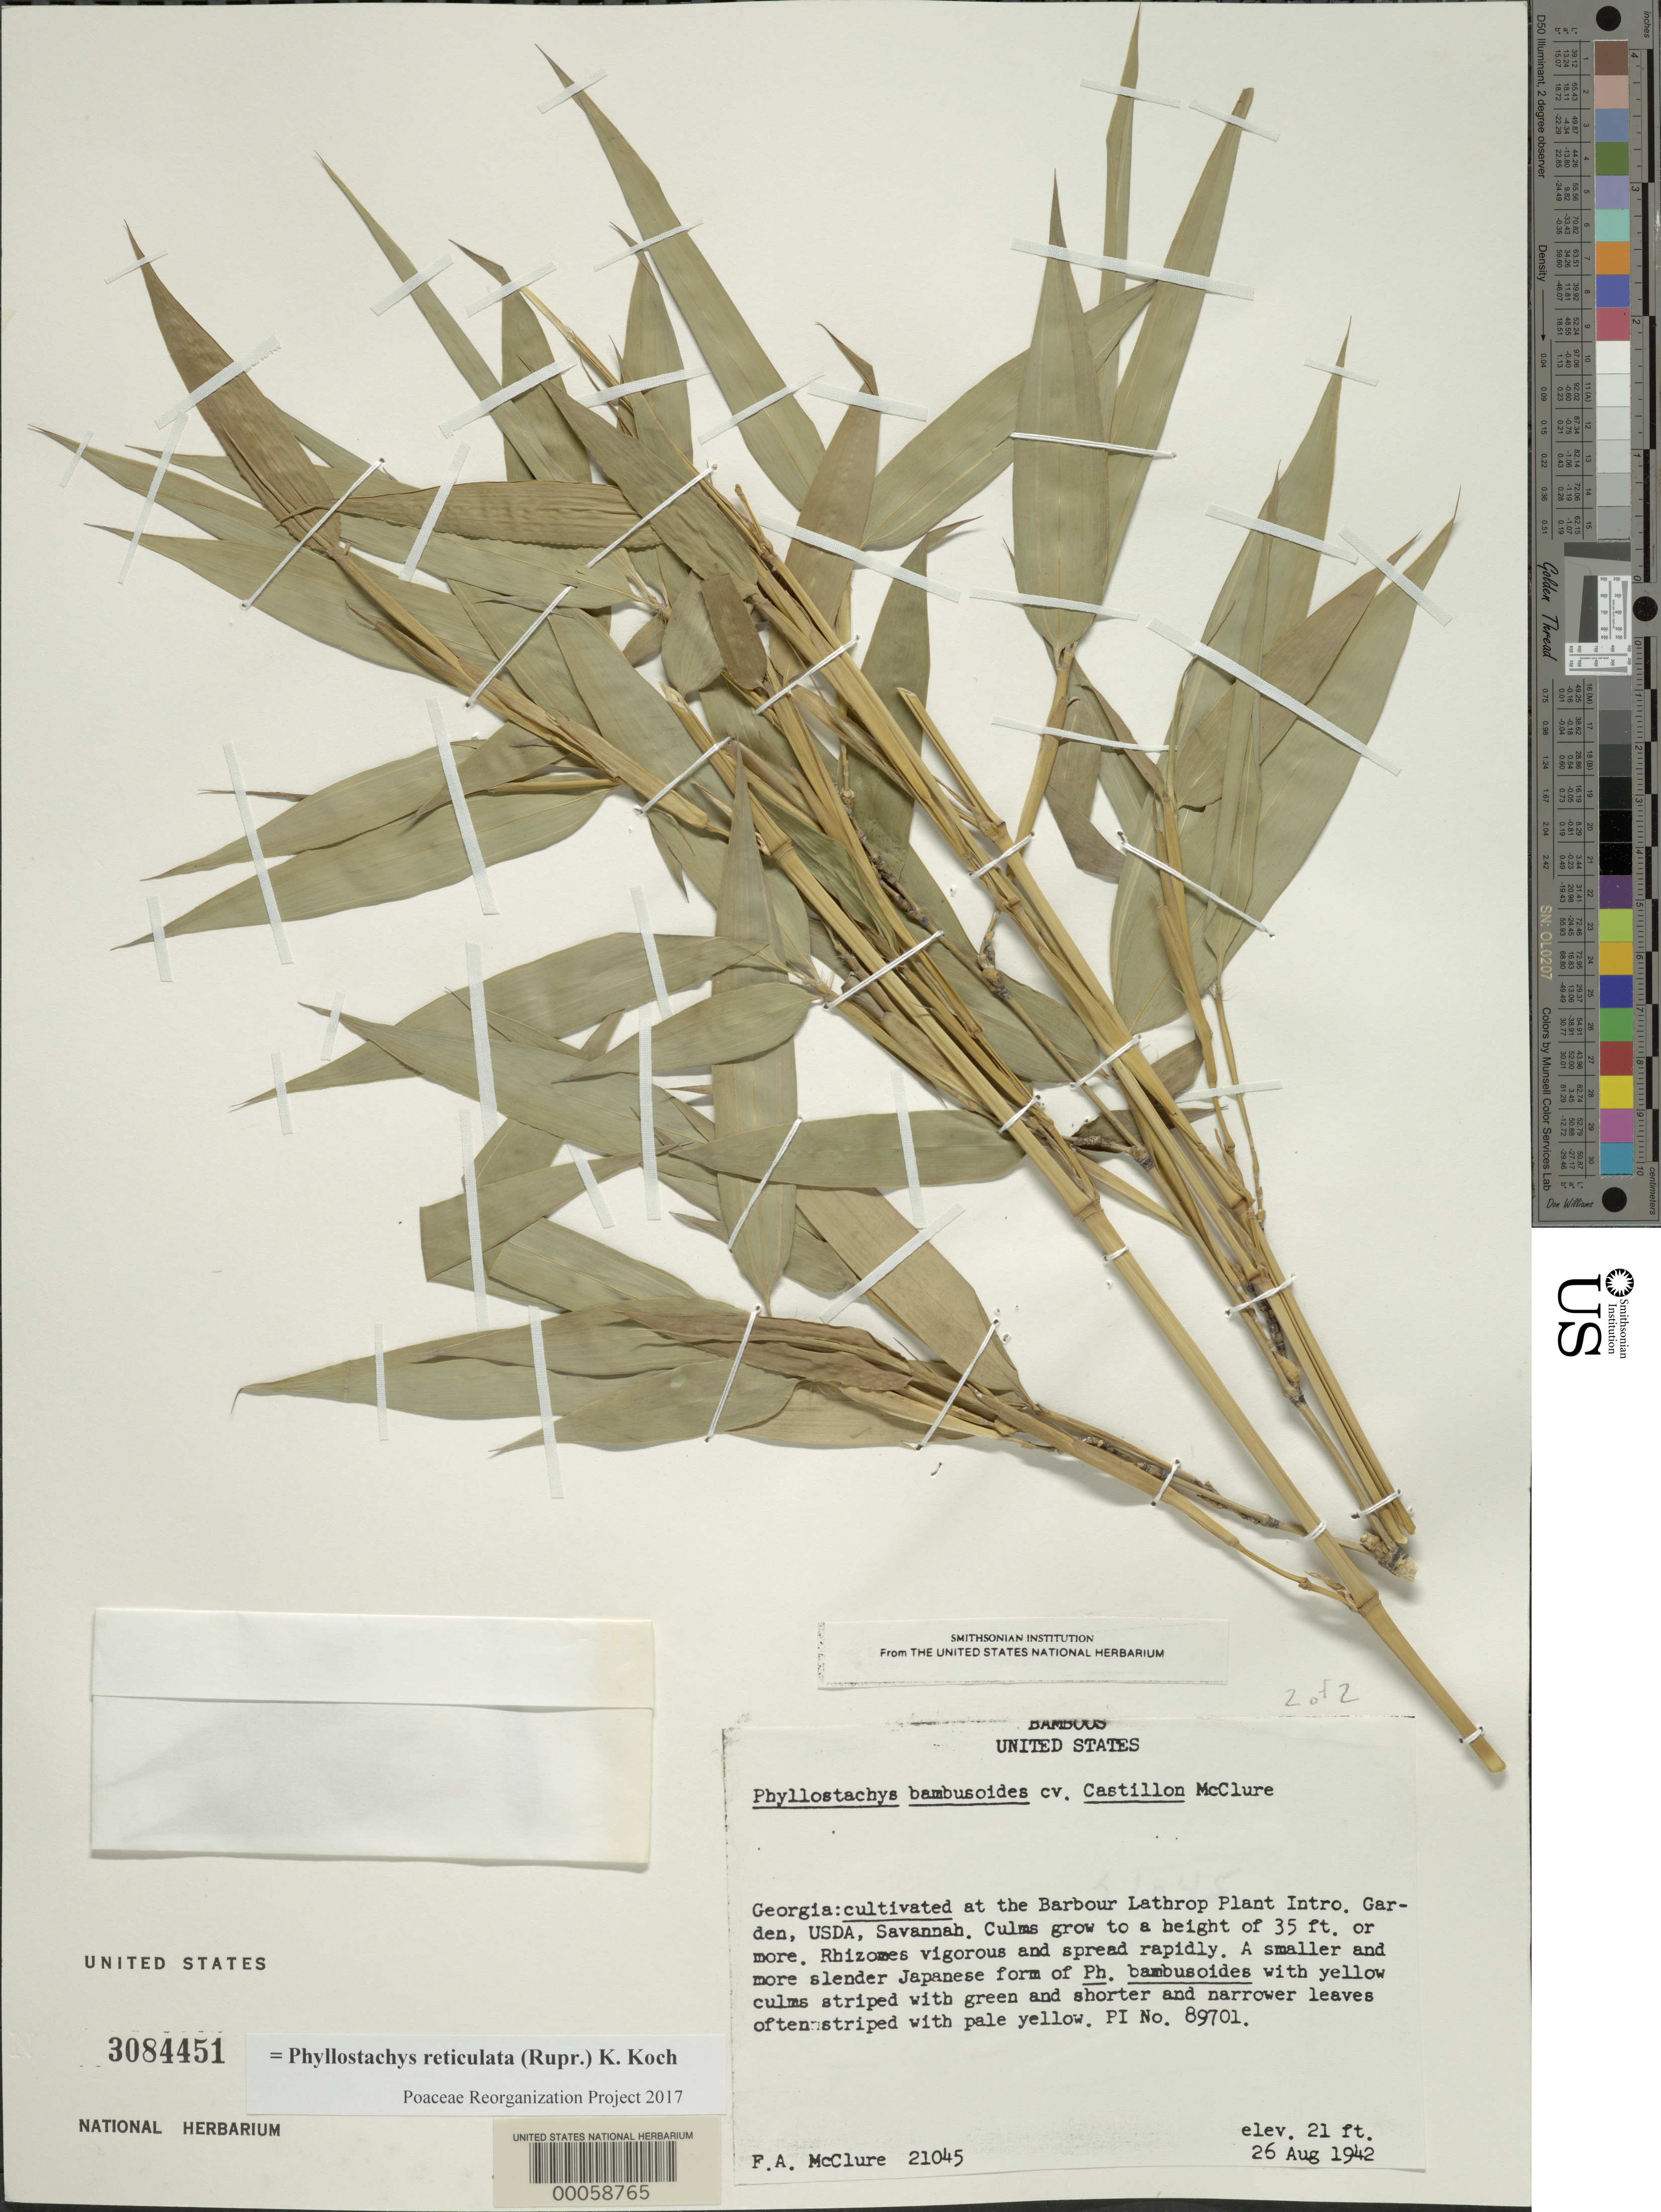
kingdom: Plantae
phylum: Tracheophyta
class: Liliopsida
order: Poales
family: Poaceae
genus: Phyllostachys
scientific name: Phyllostachys reticulata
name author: (Rupr.) K. Koch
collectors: F. A. McClure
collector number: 21045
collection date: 1942-08-26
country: United States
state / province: Georgia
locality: USDA, Savannha, Barbour Lathrop Plant Intro. Garden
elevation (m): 6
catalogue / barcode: US 3084451